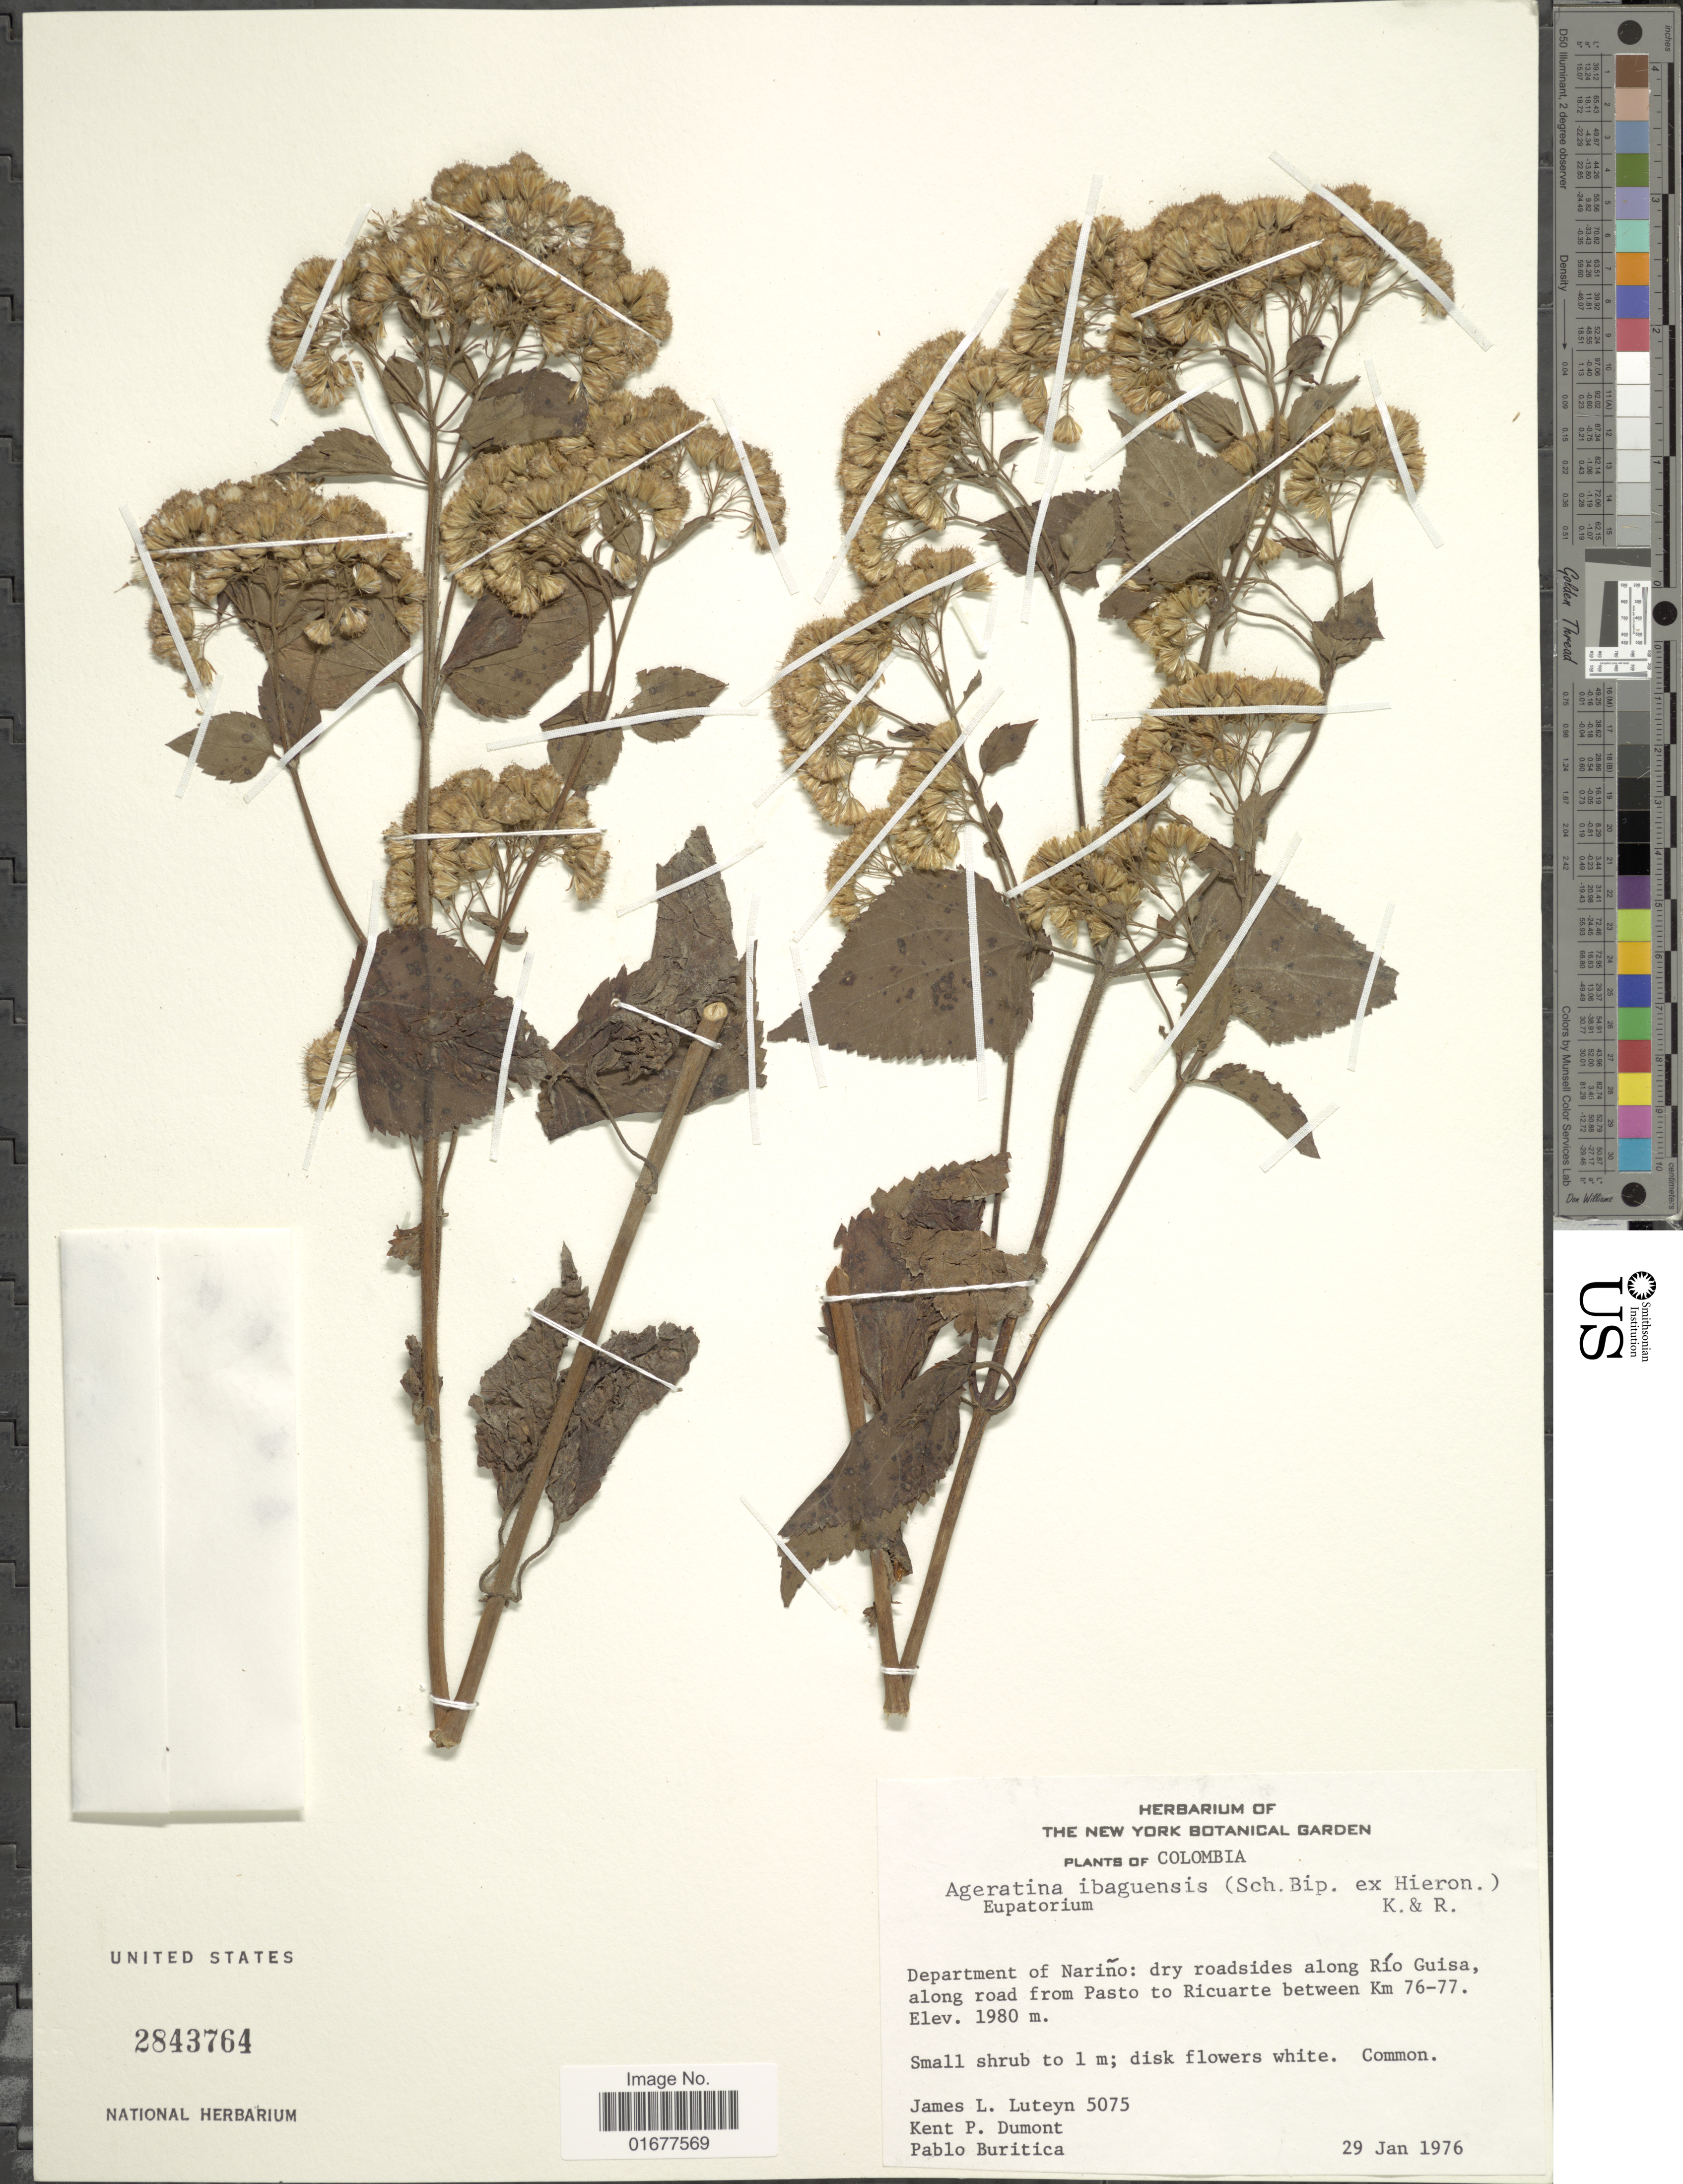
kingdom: Plantae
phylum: Tracheophyta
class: Magnoliopsida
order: Asterales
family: Asteraceae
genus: Ageratina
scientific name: Ageratina sodiroi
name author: (Hieron.) R.M. King & H. Rob.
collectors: J. L. Luteyn, K. P. Dumont & P. Buritica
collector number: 5075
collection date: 1976-01-29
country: Colombia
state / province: Nariño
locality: Dry roadsides along Rio Guisa, along road from Pasto to Ricuarte between Km 76-77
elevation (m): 1980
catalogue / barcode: US 2843764